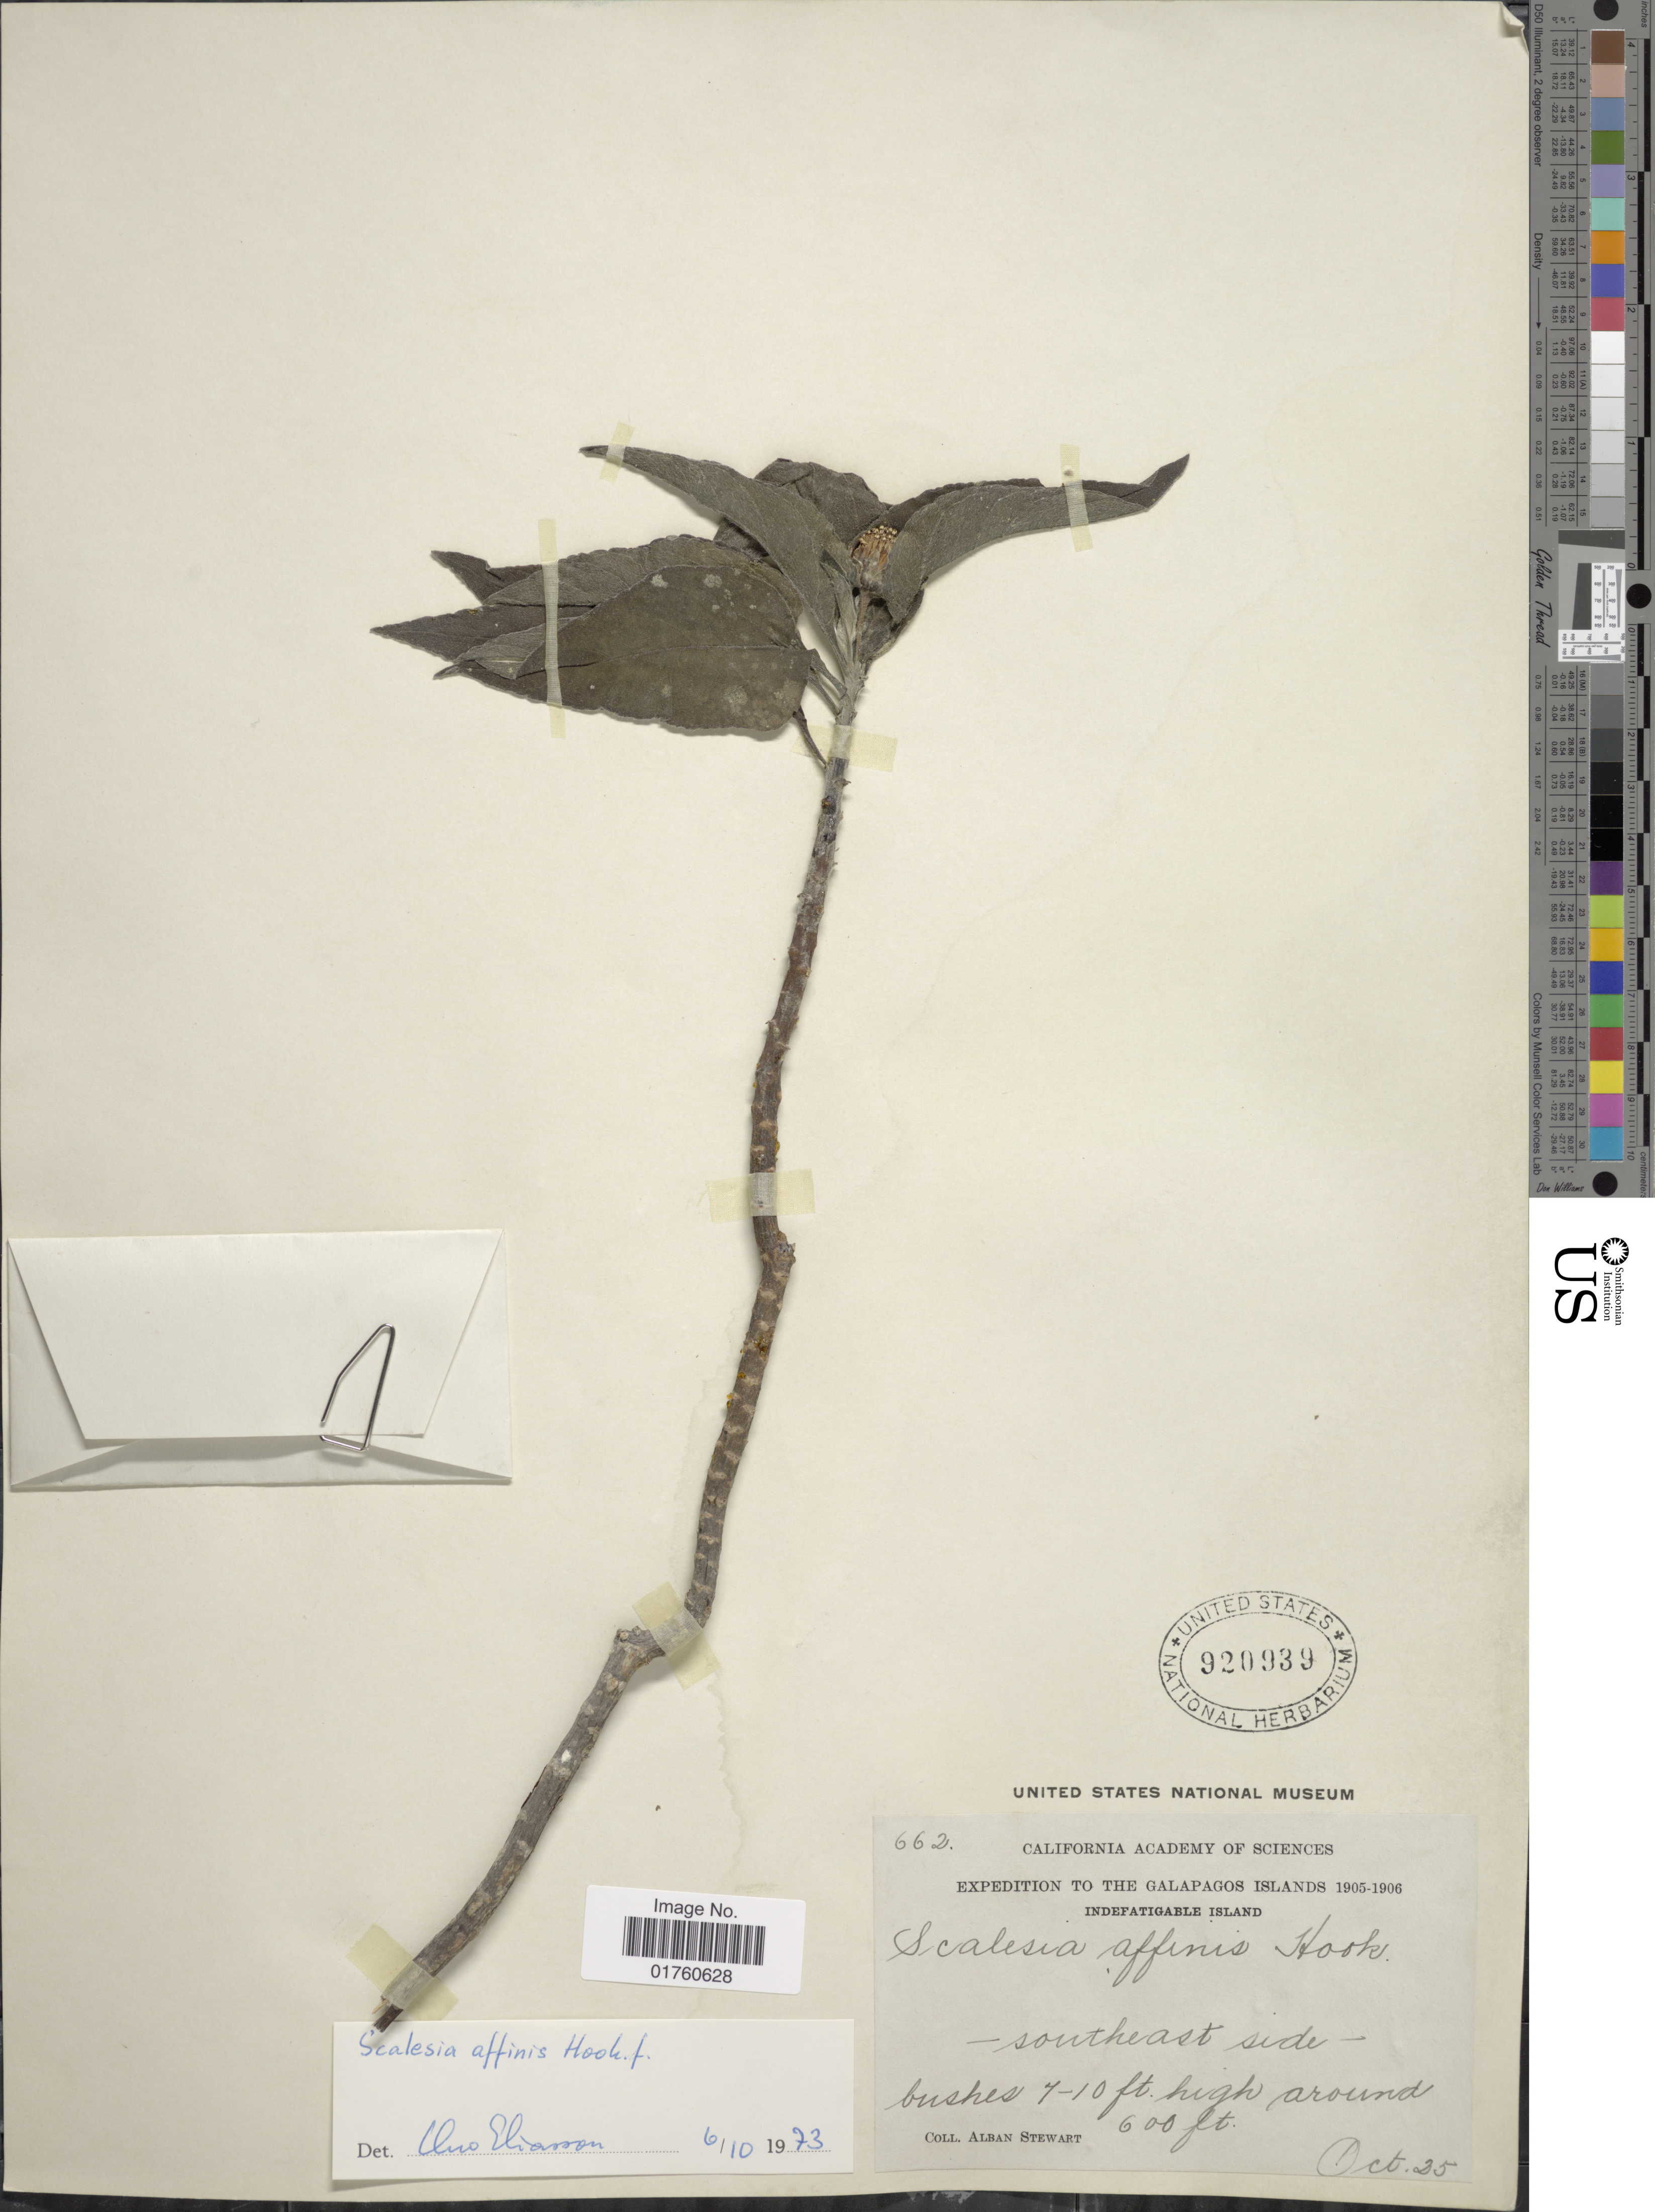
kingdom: Plantae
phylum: Tracheophyta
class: Magnoliopsida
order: Asterales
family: Asteraceae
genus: Scalesia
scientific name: Scalesia affinis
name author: Hook. f.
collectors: A. Stewart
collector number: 662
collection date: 1905-10-25/1906-10-25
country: Ecuador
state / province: Colón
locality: The Galapagos Islands, Indefatigable Island, south side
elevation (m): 183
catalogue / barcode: US 920939